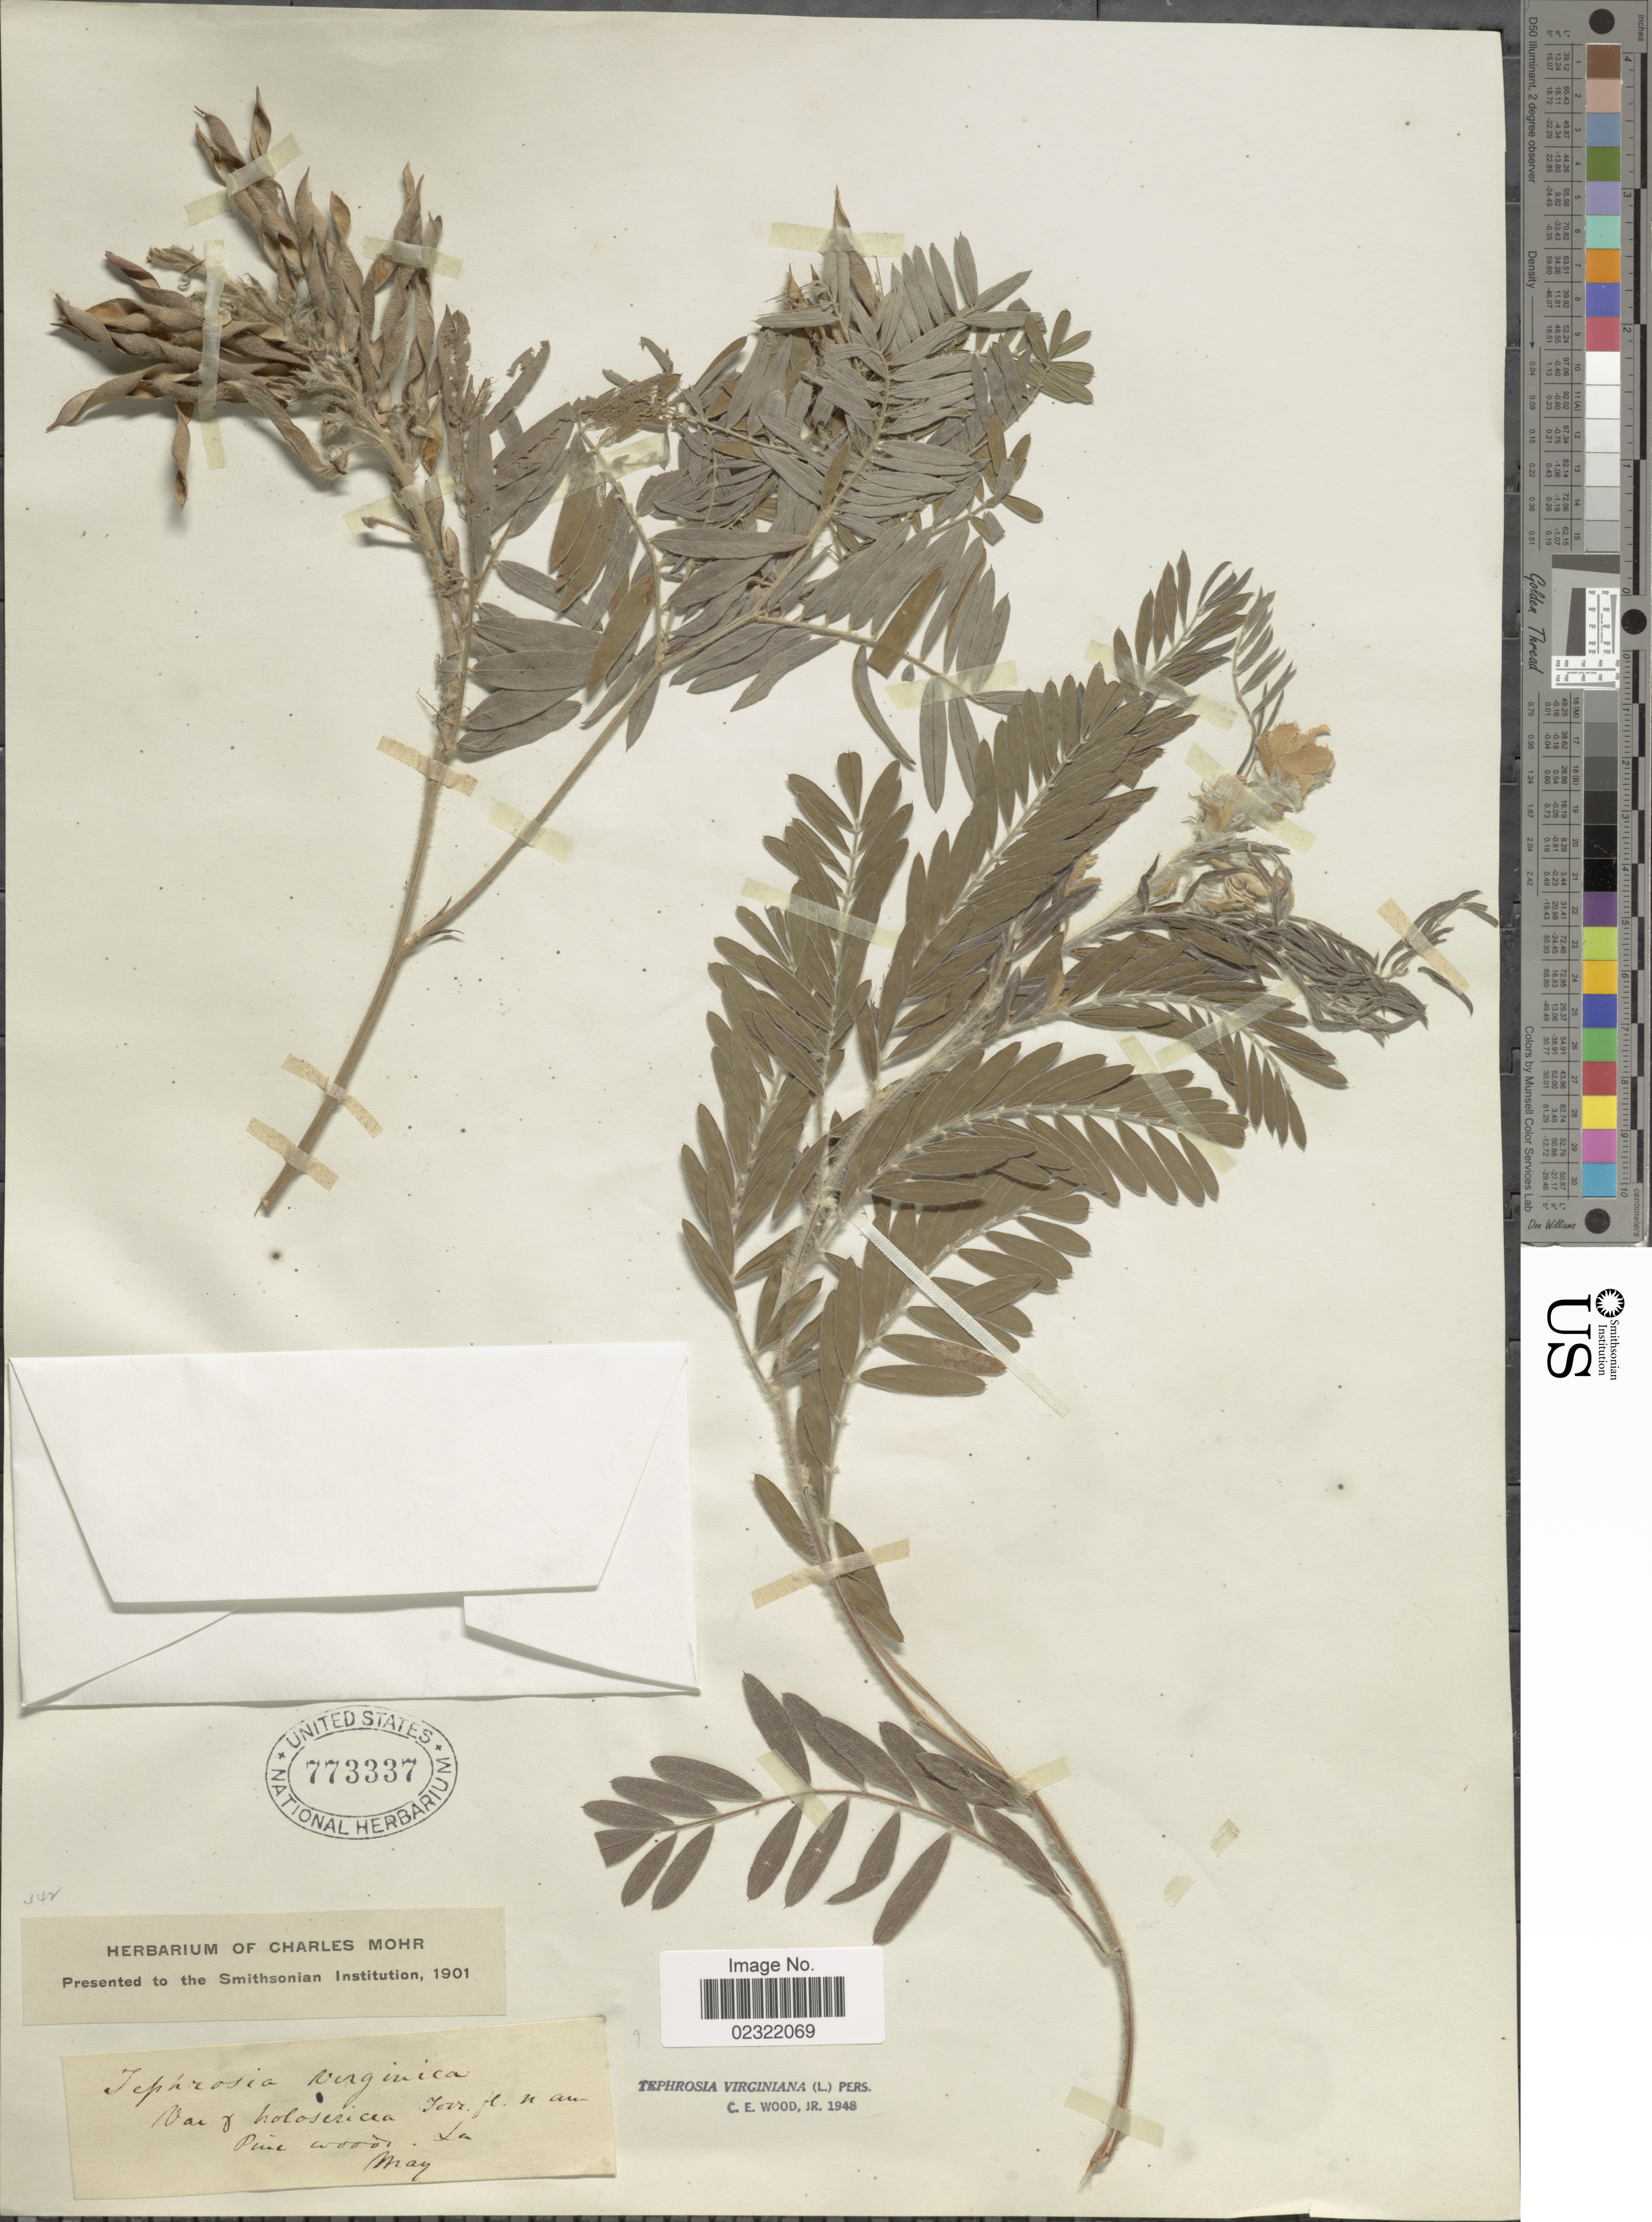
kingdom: Plantae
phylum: Tracheophyta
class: Magnoliopsida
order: Fabales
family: Fabaceae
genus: Tephrosia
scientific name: Tephrosia virginiana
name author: (L.) Pers.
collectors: ex herb. Charles Mohr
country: United States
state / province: Louisiana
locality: Pine woods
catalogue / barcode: US 773337